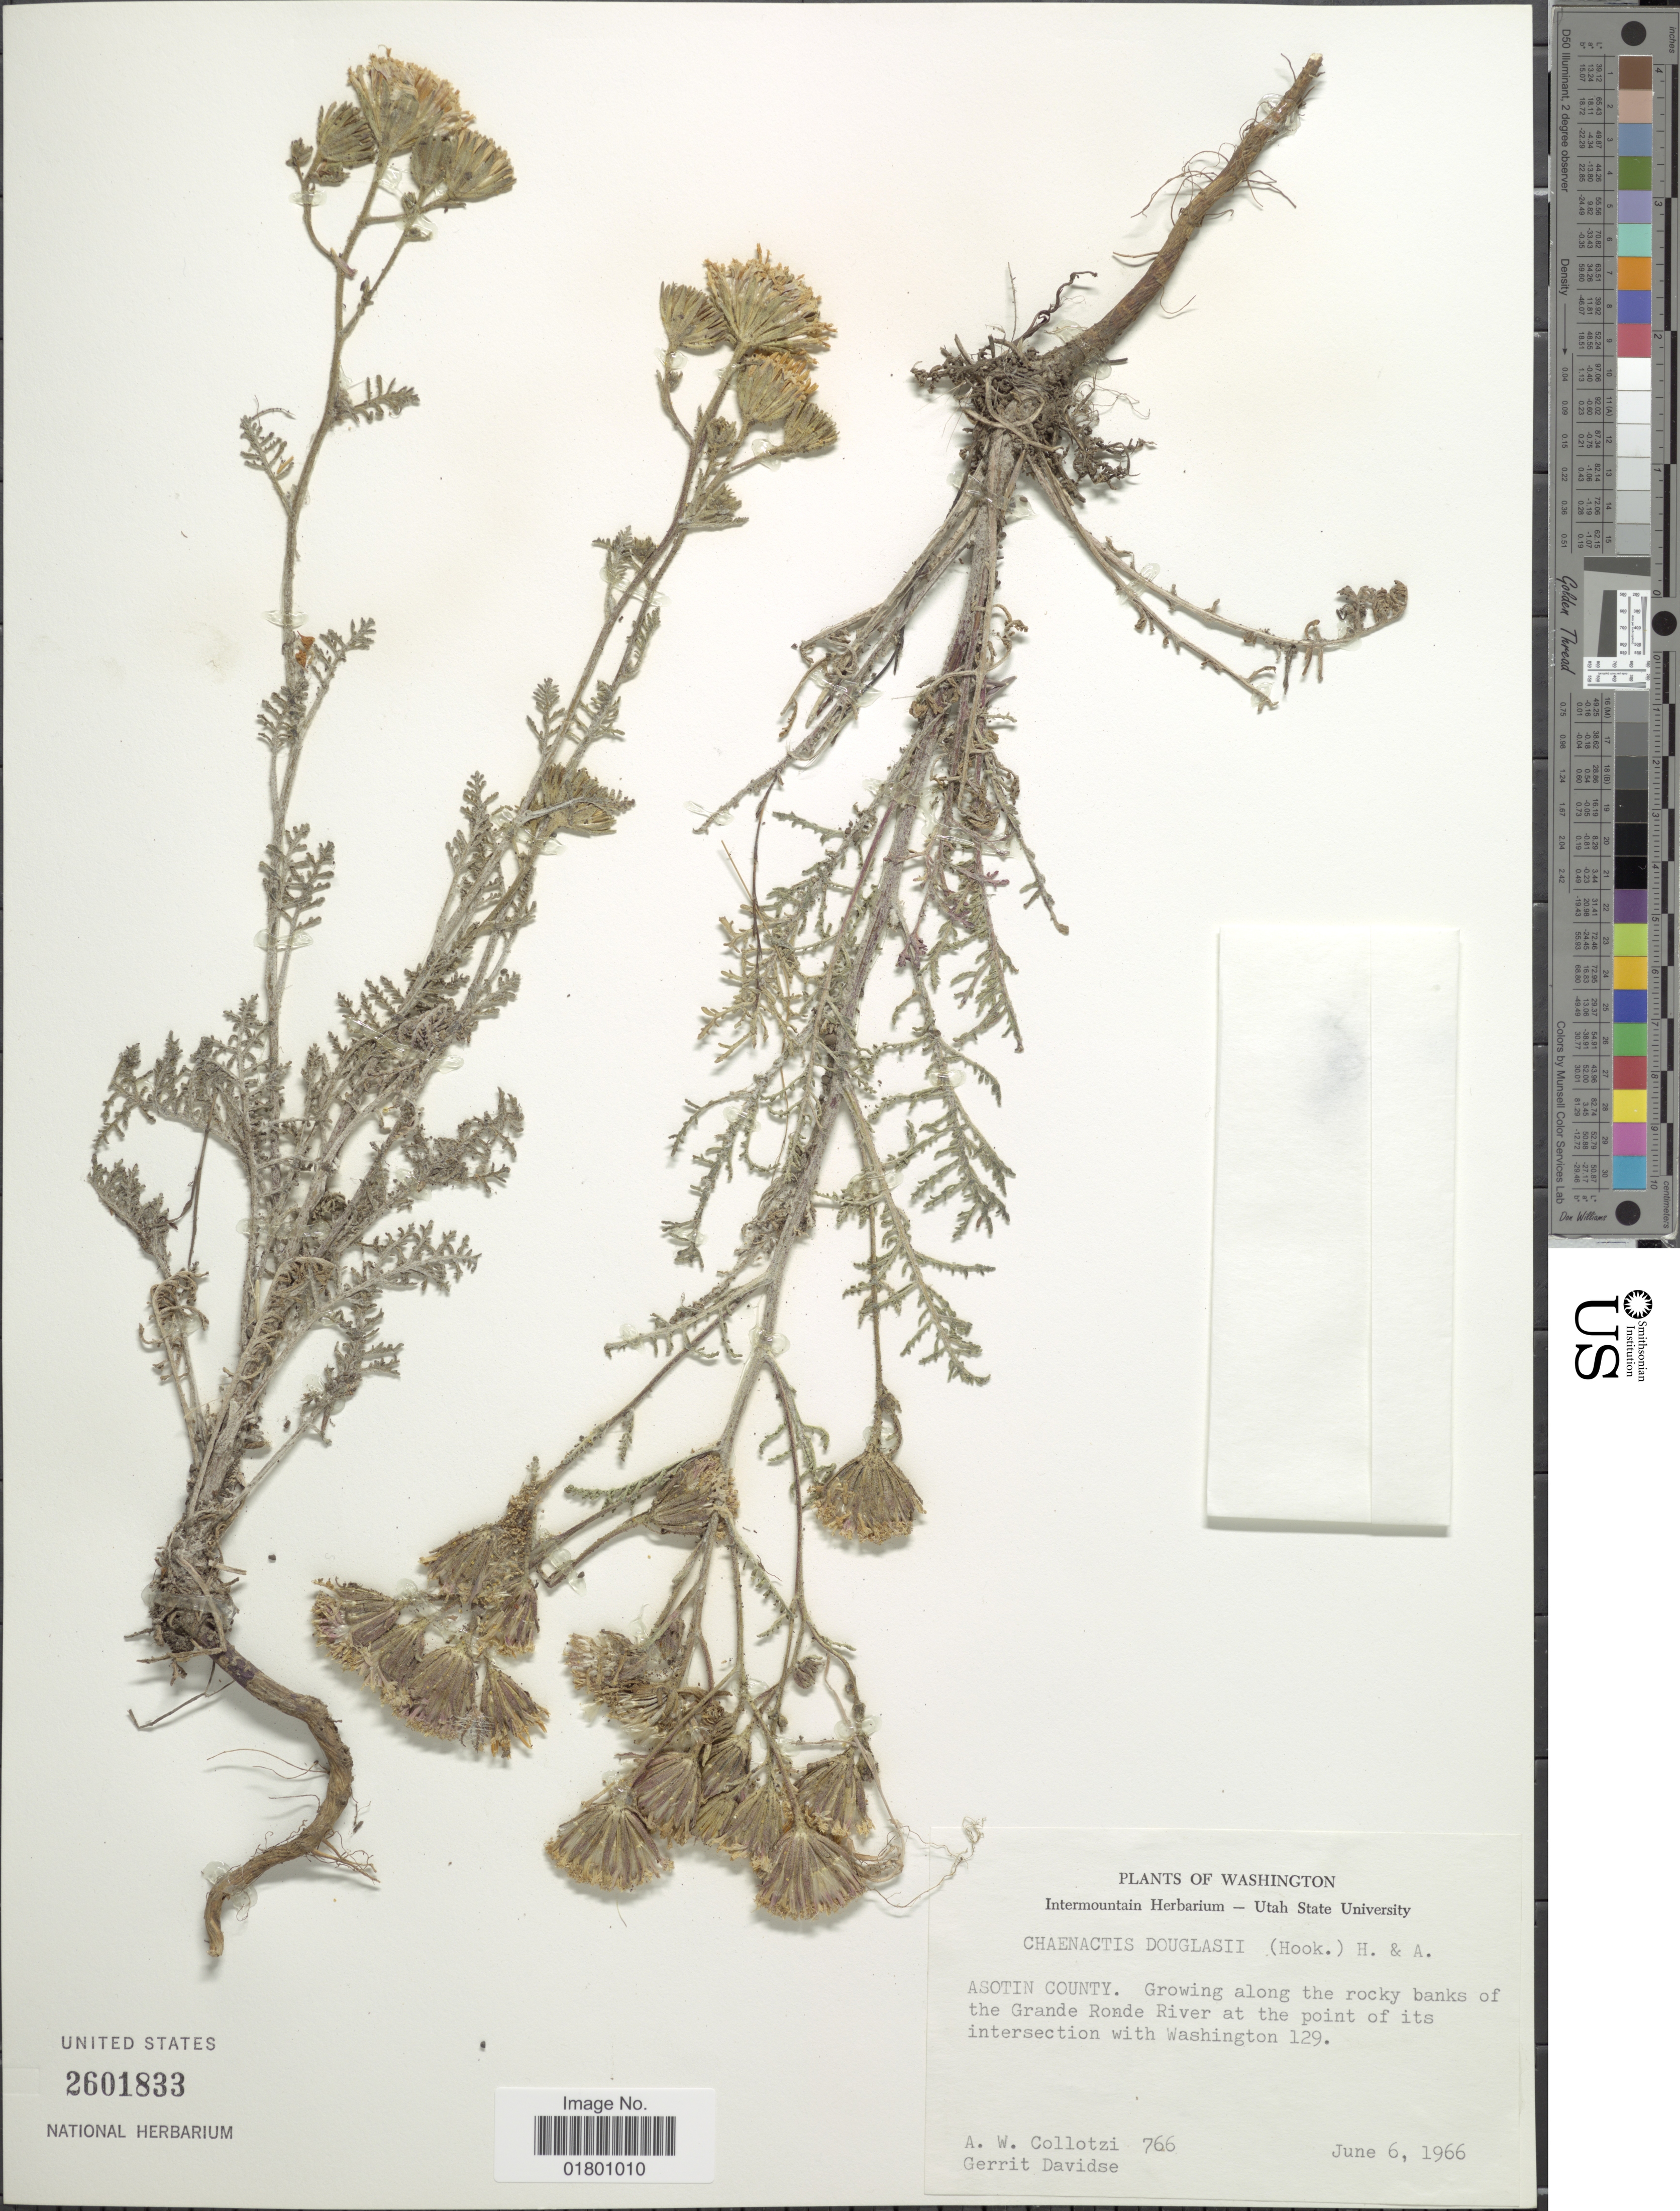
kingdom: Plantae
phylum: Tracheophyta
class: Magnoliopsida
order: Asterales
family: Asteraceae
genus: Chaenactis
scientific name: Chaenactis douglasii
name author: Hook. & Arn.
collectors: A. W. Collotzi & G. Davidse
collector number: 766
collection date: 1966-06-06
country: United States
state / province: Washington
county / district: Asotin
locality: Asotin County. Growing along the rocky banks of the Grande Ronde River at the point of its intersection with Washington 129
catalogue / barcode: US 2601833